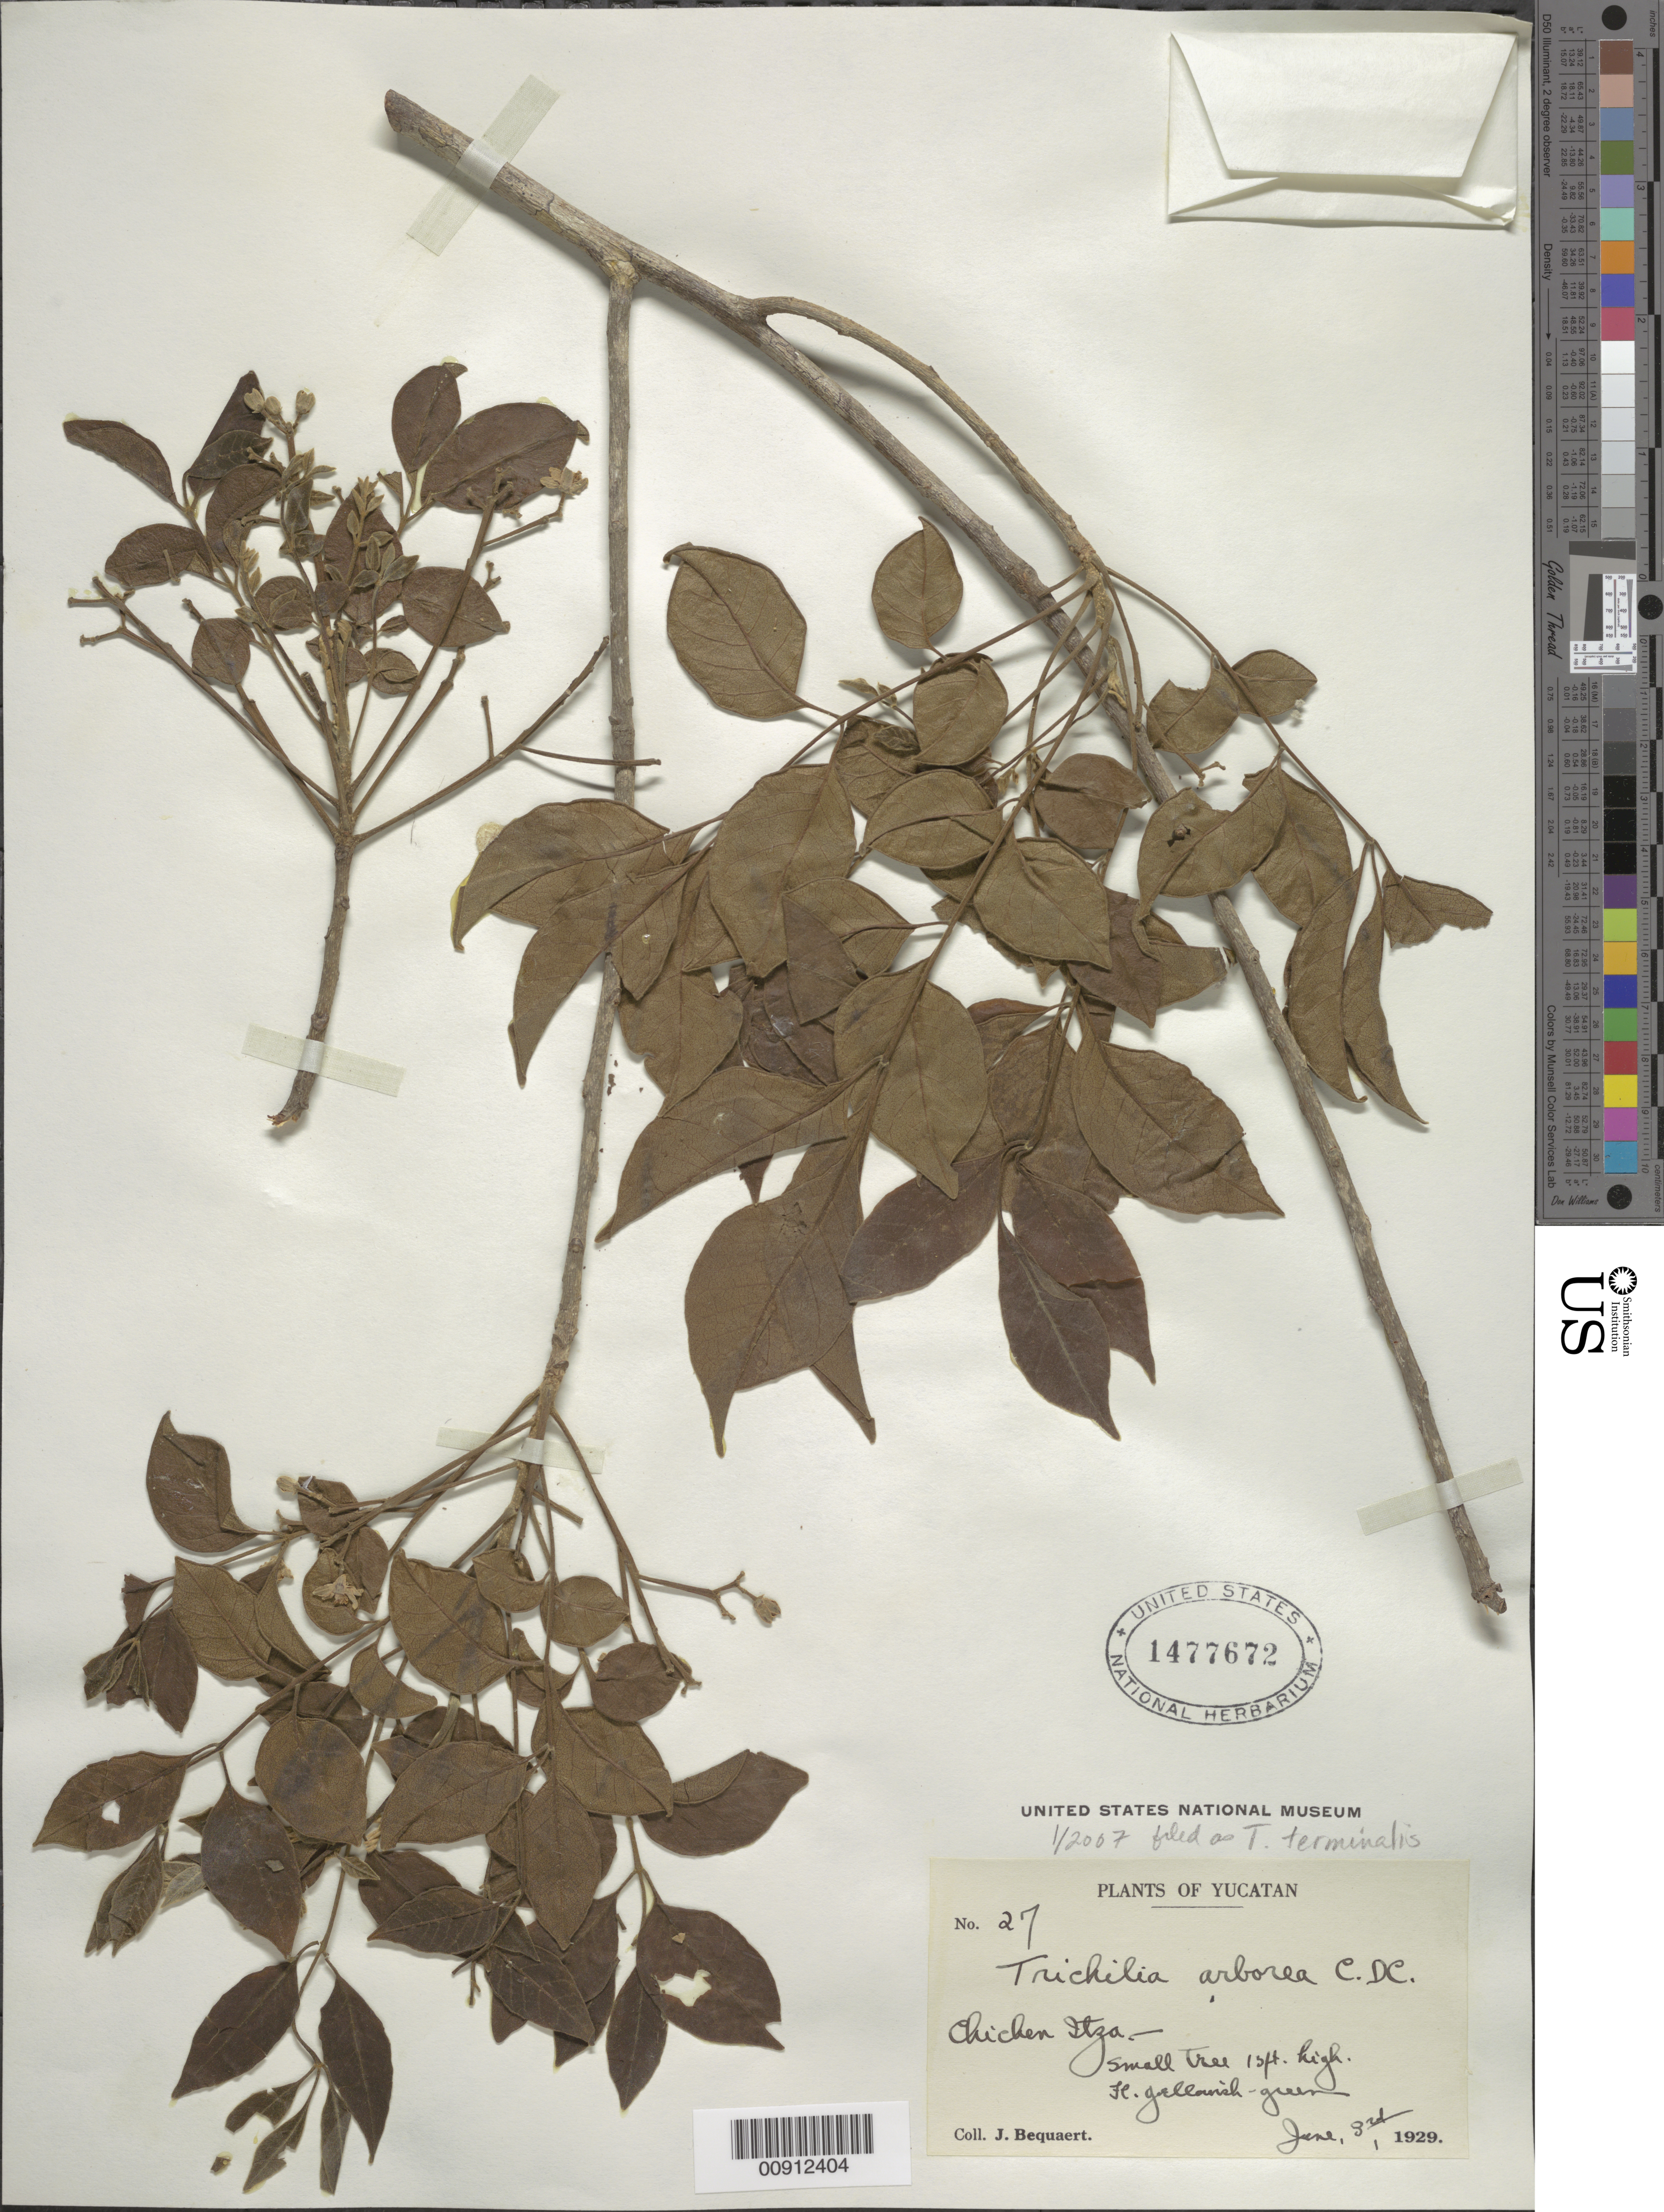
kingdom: Plantae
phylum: Tracheophyta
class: Magnoliopsida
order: Sapindales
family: Meliaceae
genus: Trichilia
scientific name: Trichilia terminalis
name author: Jacq.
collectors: J. Bequaert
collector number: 27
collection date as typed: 03 Jun 1929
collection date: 1929-06-03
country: Mexico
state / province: Yucatán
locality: Chichen Itza, Yucatán.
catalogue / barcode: US 1477672